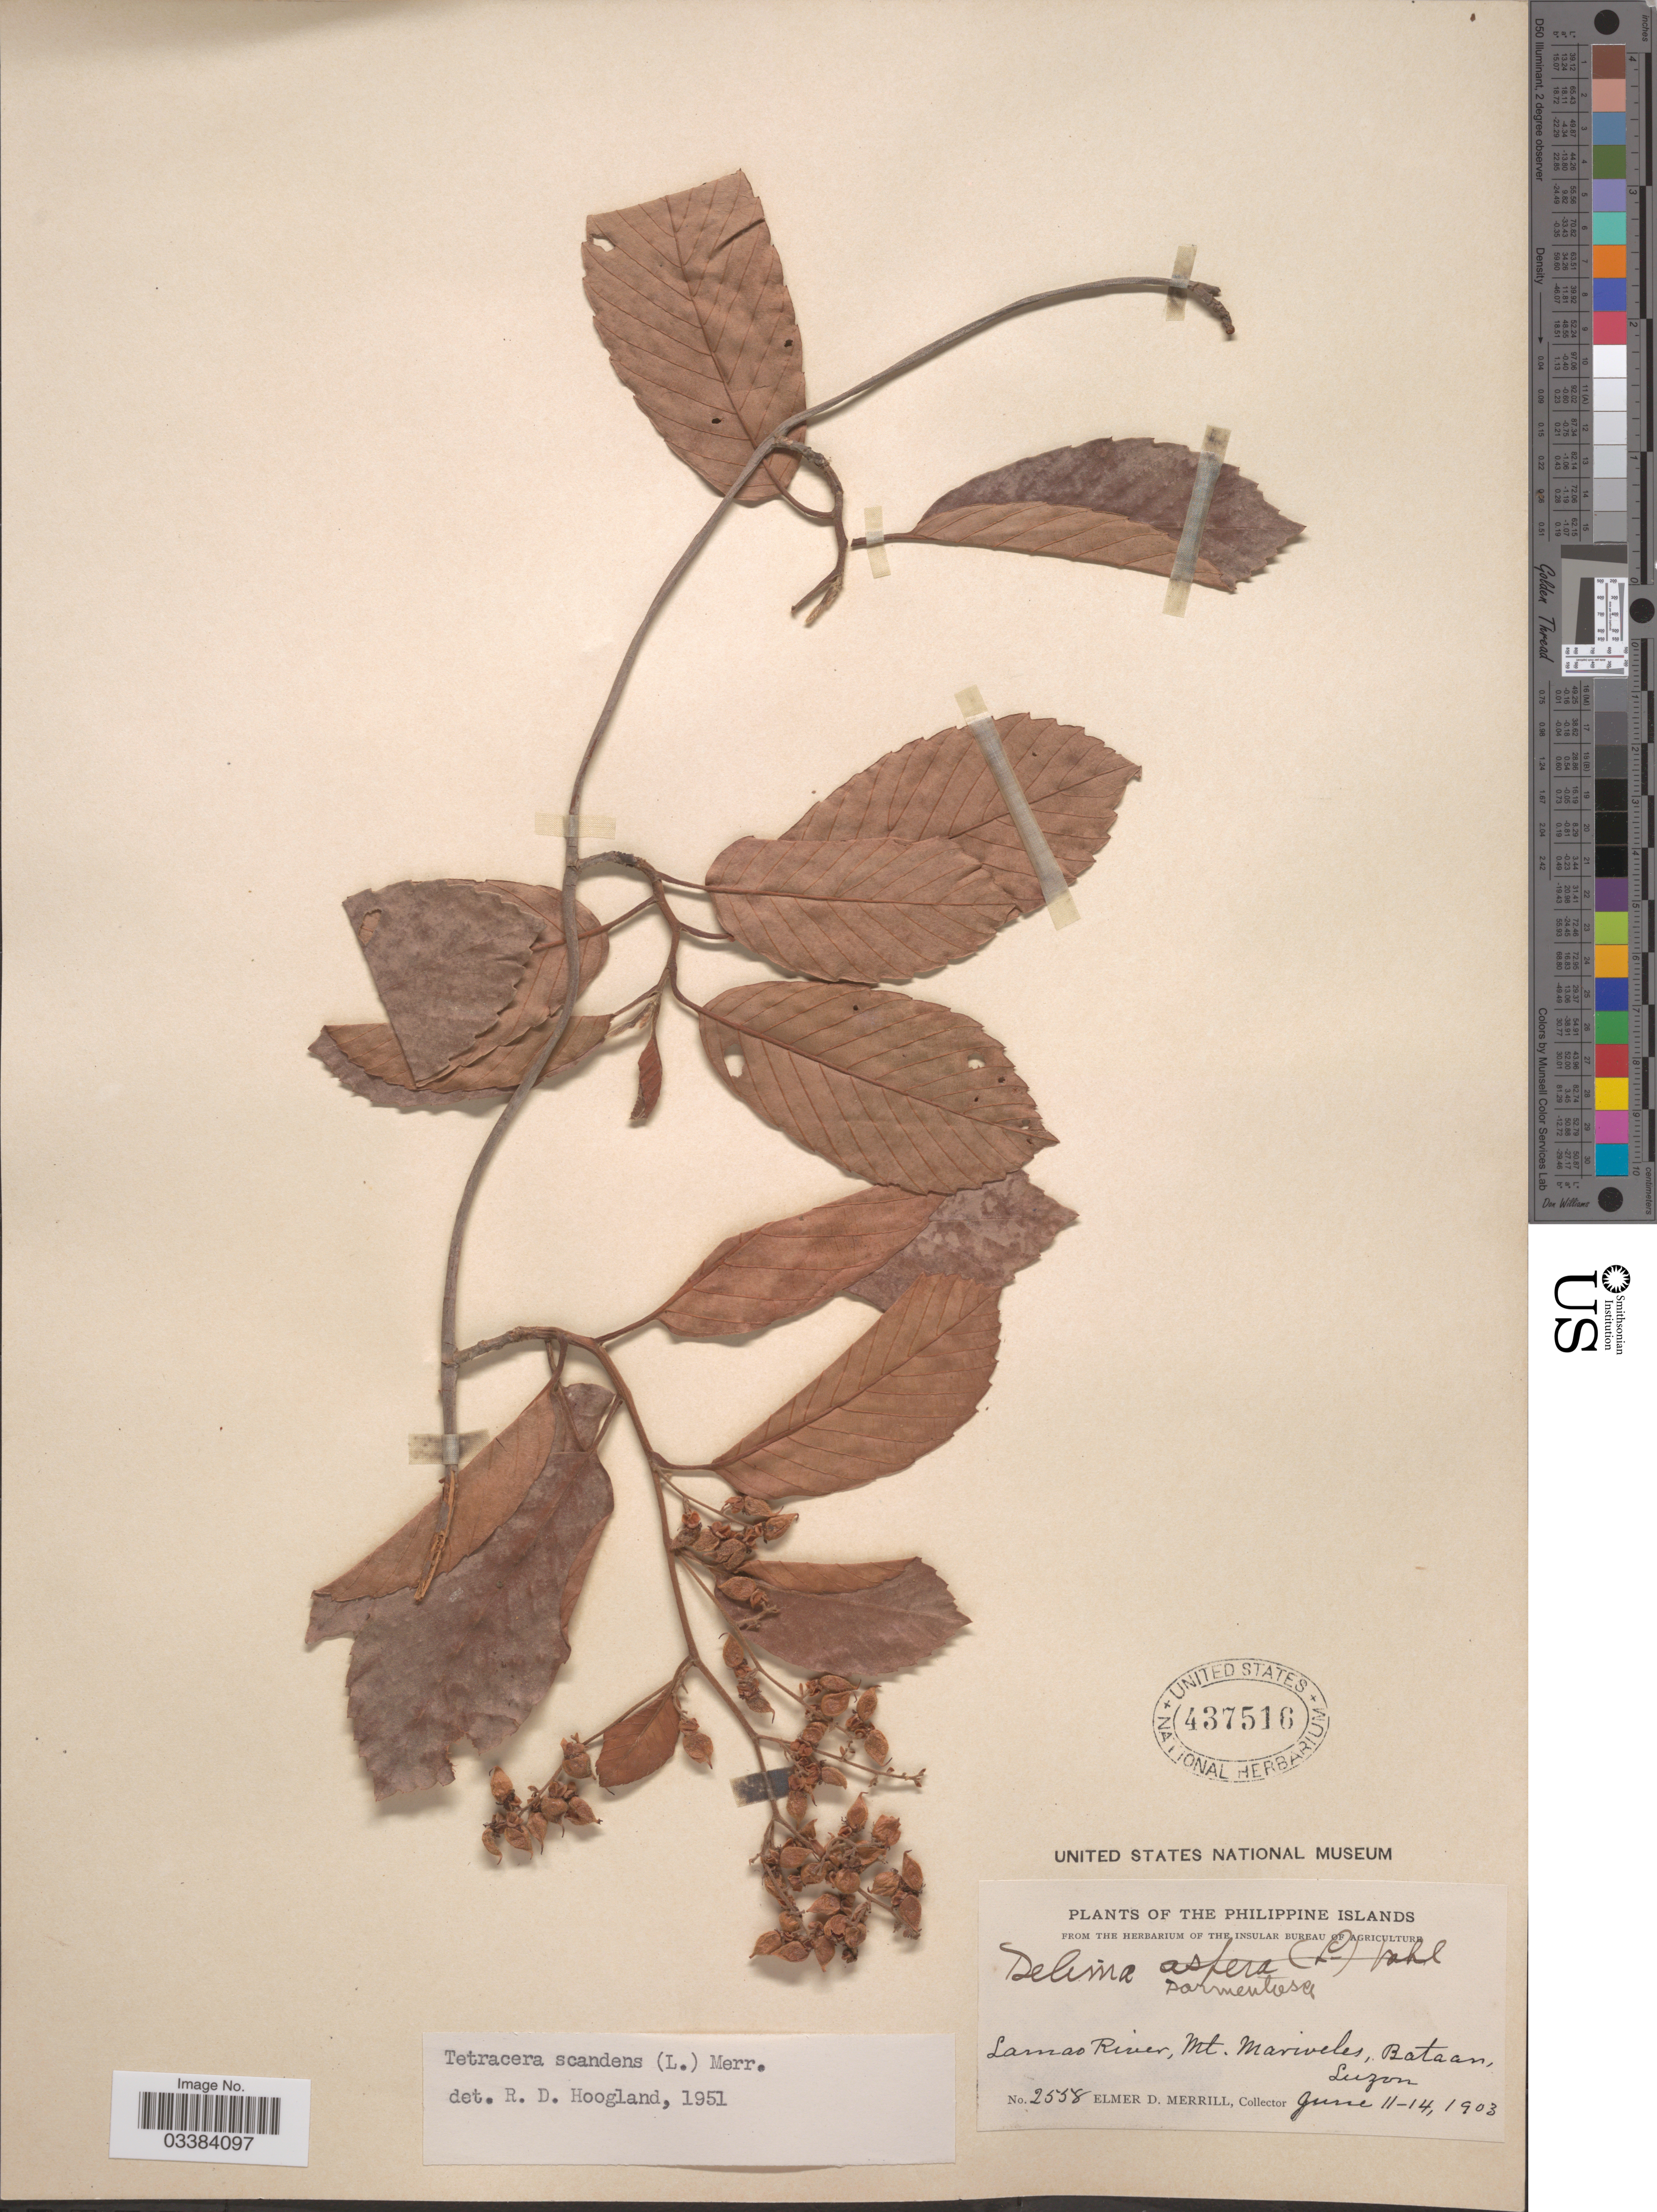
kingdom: Plantae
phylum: Tracheophyta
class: Magnoliopsida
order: Dilleniales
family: Dilleniaceae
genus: Tetracera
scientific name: Tetracera scandens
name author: (L.) Merr.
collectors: E. D. Merrill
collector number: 2558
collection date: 1903-06-11/1903-06-14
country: Philippines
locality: The Philippine Islands. Lamao River, Mt. Mariveles, Bataan, Luzon.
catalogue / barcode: US 437516